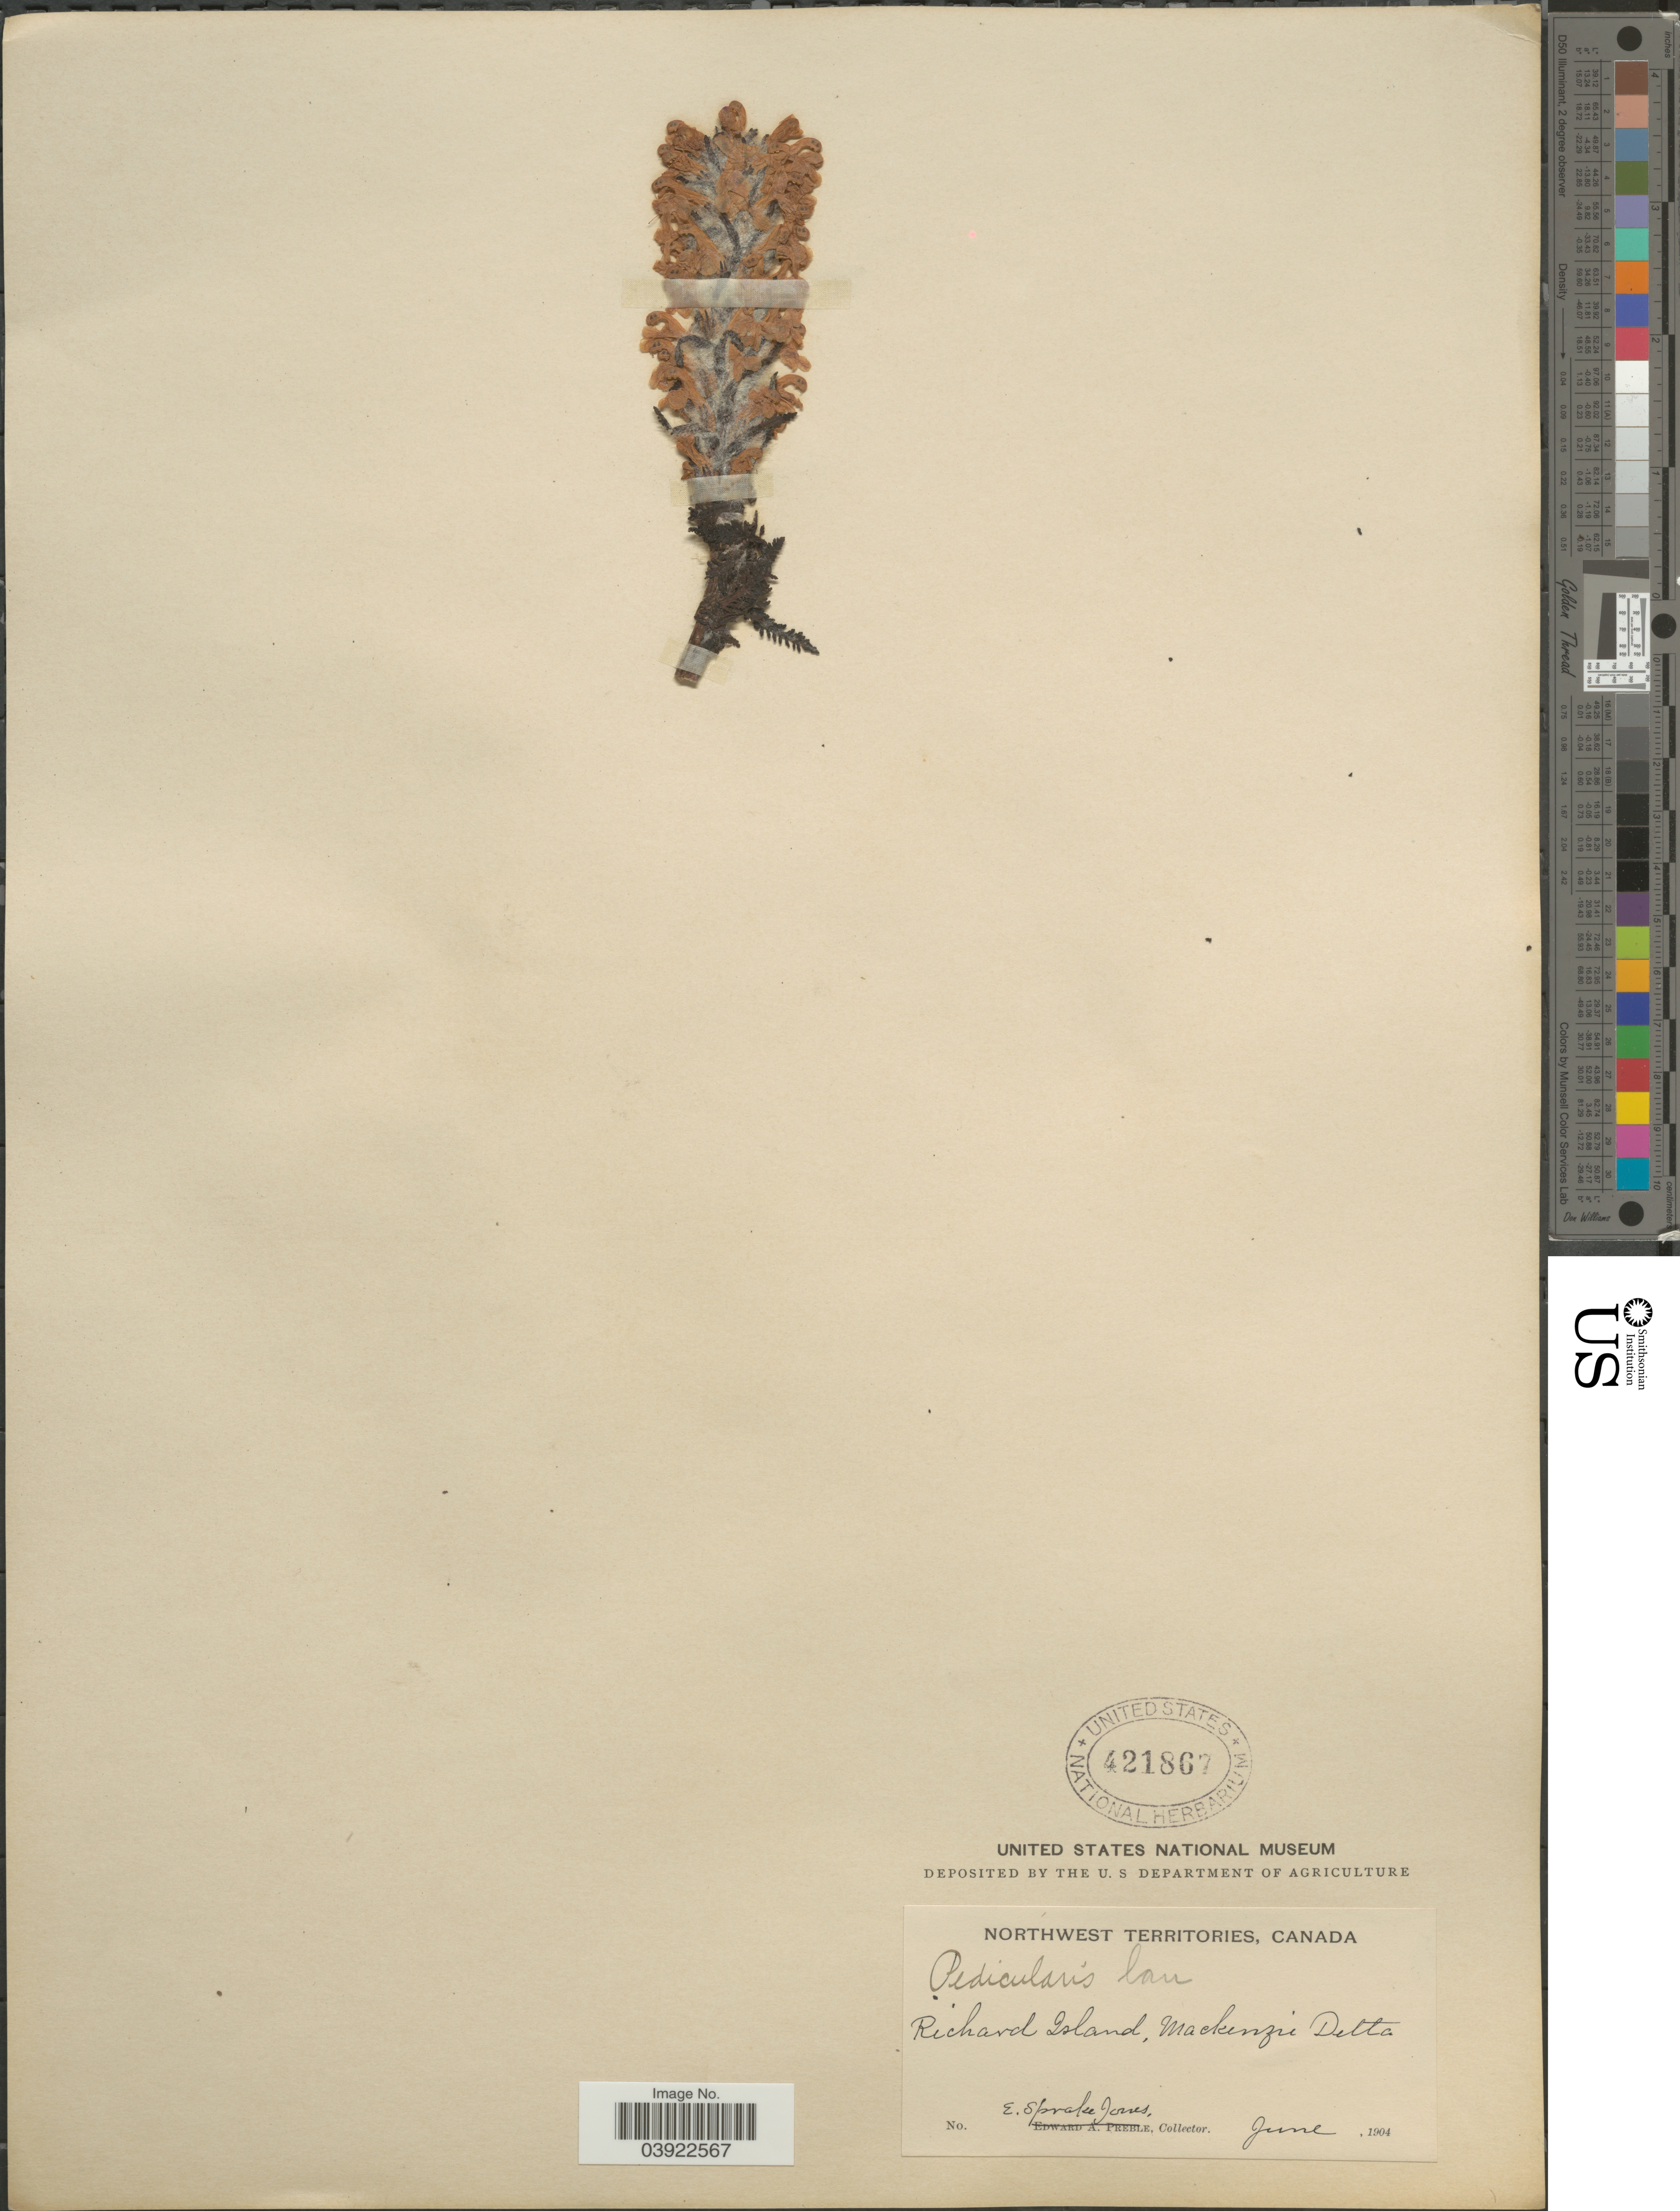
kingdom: Plantae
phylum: Tracheophyta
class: Magnoliopsida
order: Lamiales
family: Orobanchaceae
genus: Pedicularis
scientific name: Pedicularis lanata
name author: Willd. ex Cham. & Schltdl.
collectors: E. Jones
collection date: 1904-06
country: Canada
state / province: Northwest Territories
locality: Richard Island, Mackenzie Delta.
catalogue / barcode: US 421867